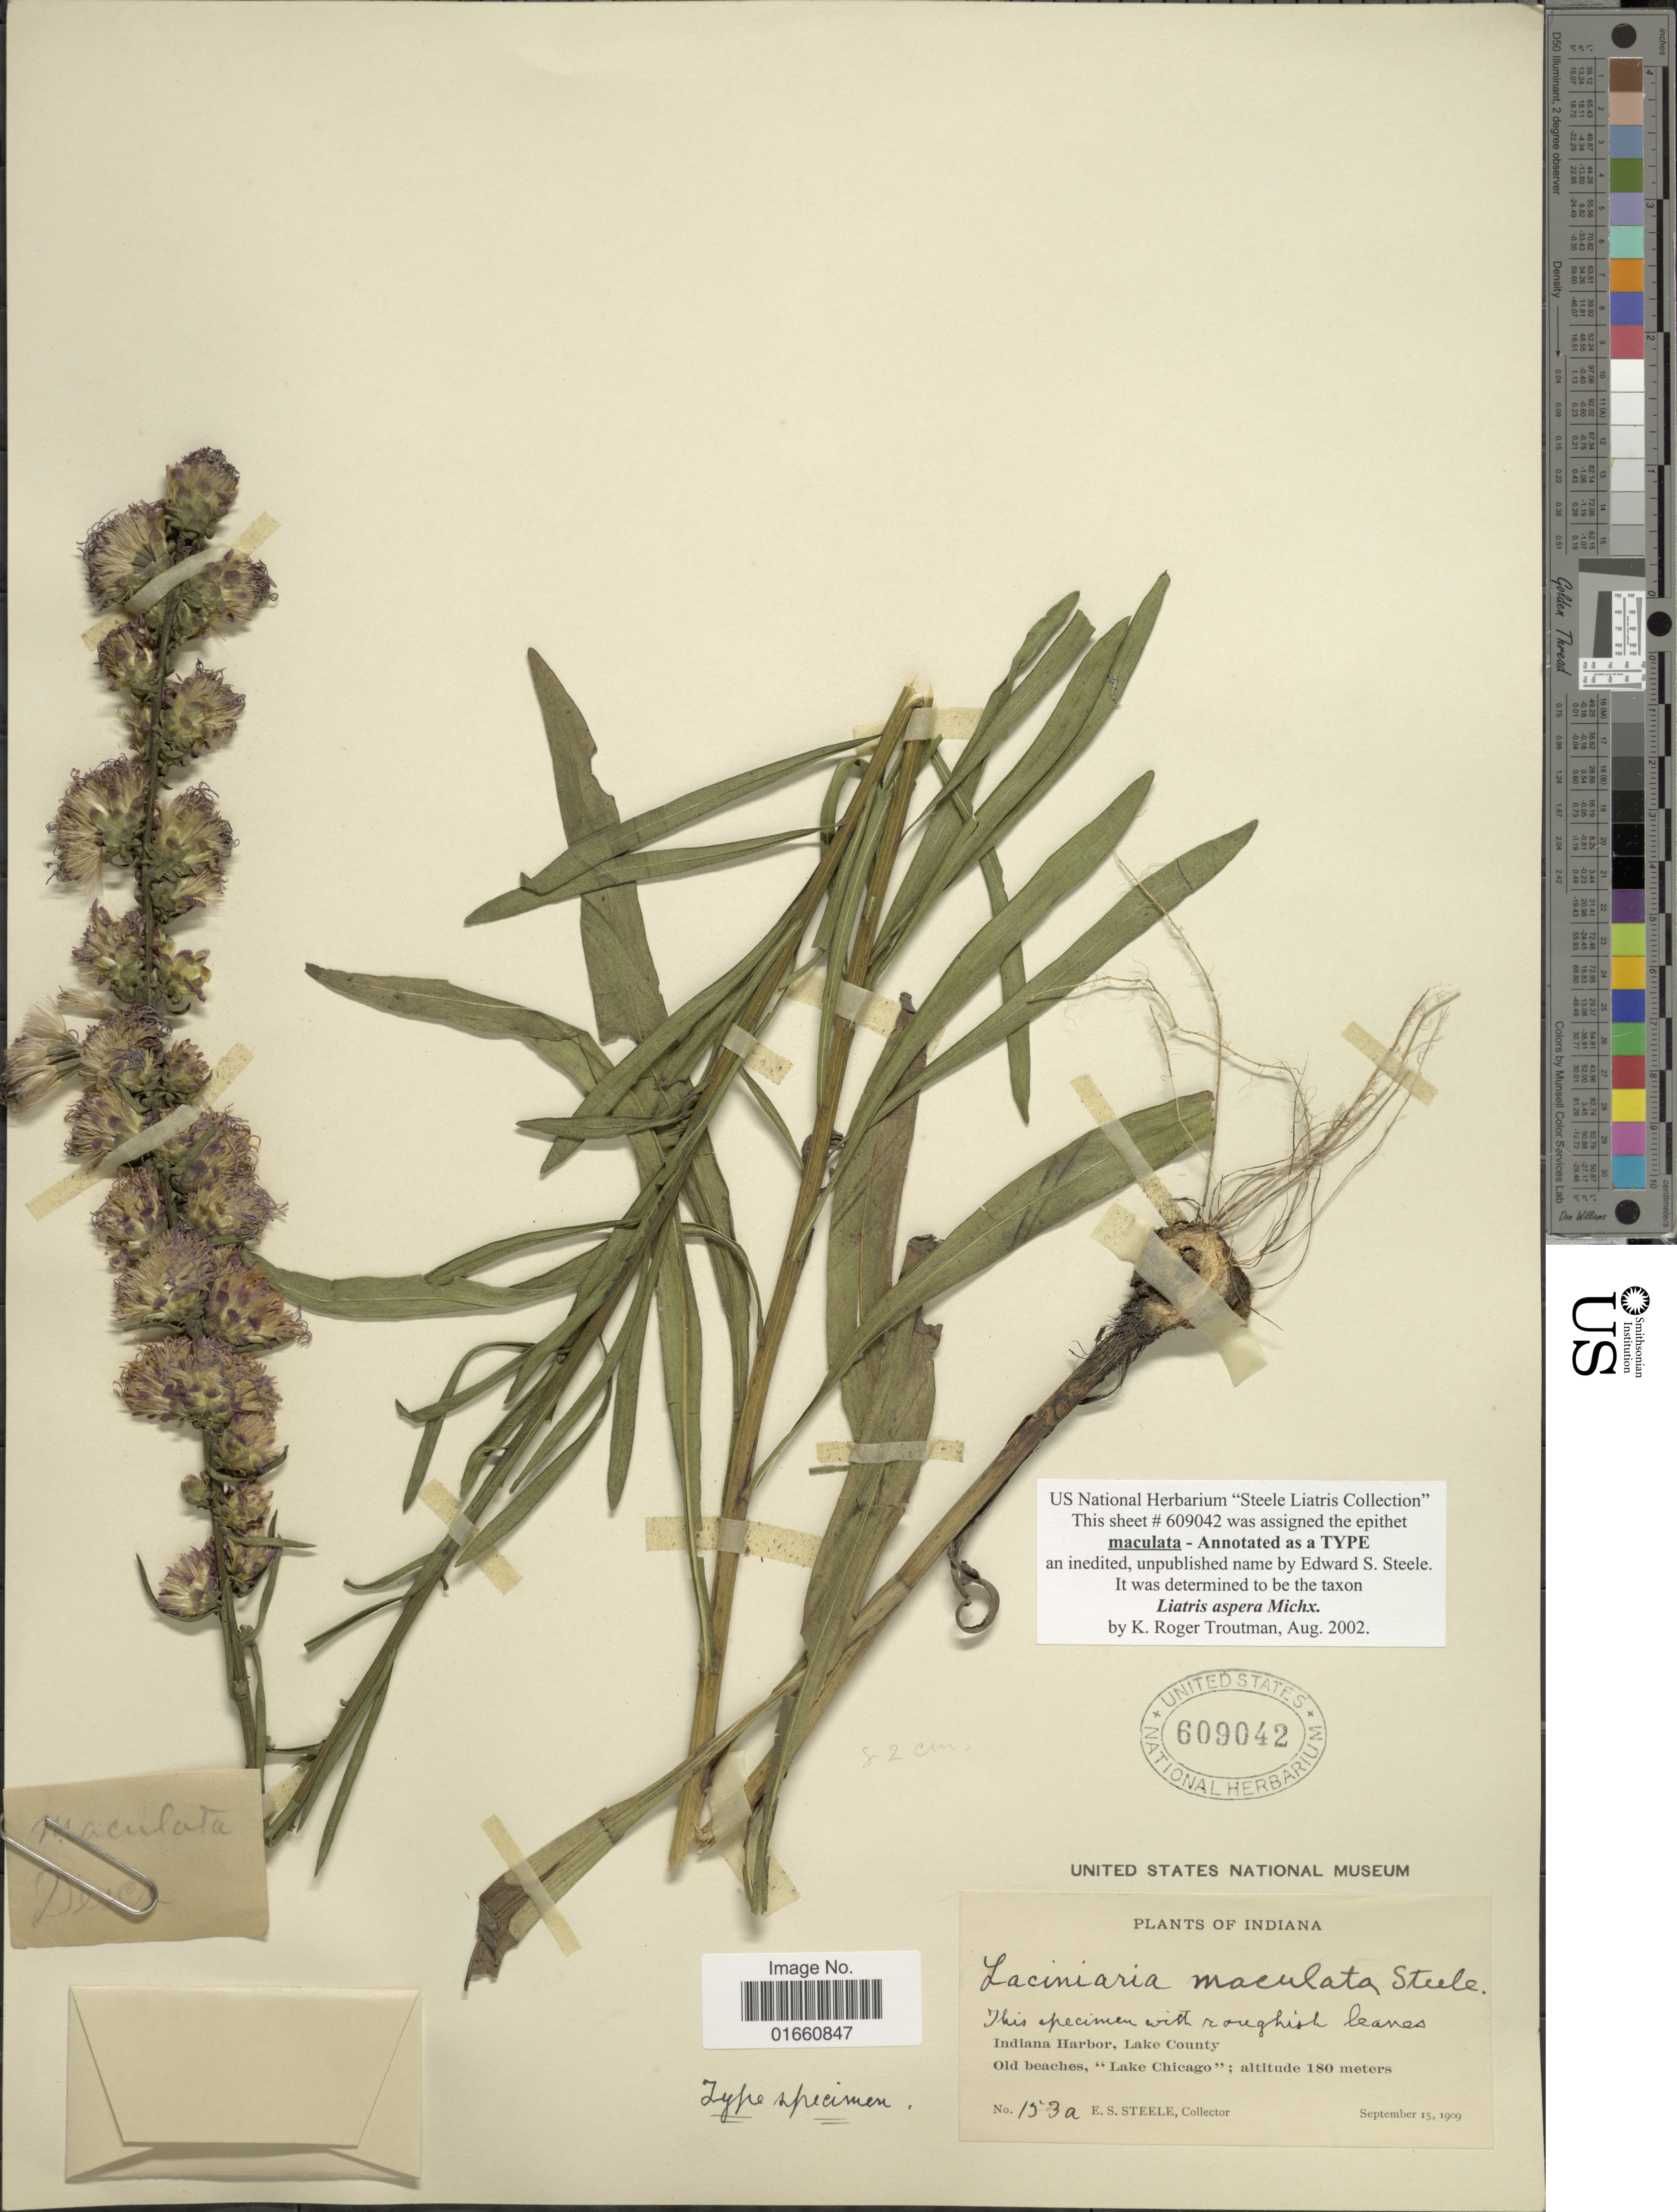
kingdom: Plantae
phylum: Tracheophyta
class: Magnoliopsida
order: Asterales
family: Asteraceae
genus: Liatris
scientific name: Liatris aspera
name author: Michx.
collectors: E. Steele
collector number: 153a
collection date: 1909-09-15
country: United States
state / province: Indiana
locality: Indiana Harbor, Lake County, Old beaches, "Lake Chicago"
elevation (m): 180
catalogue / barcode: US 609042